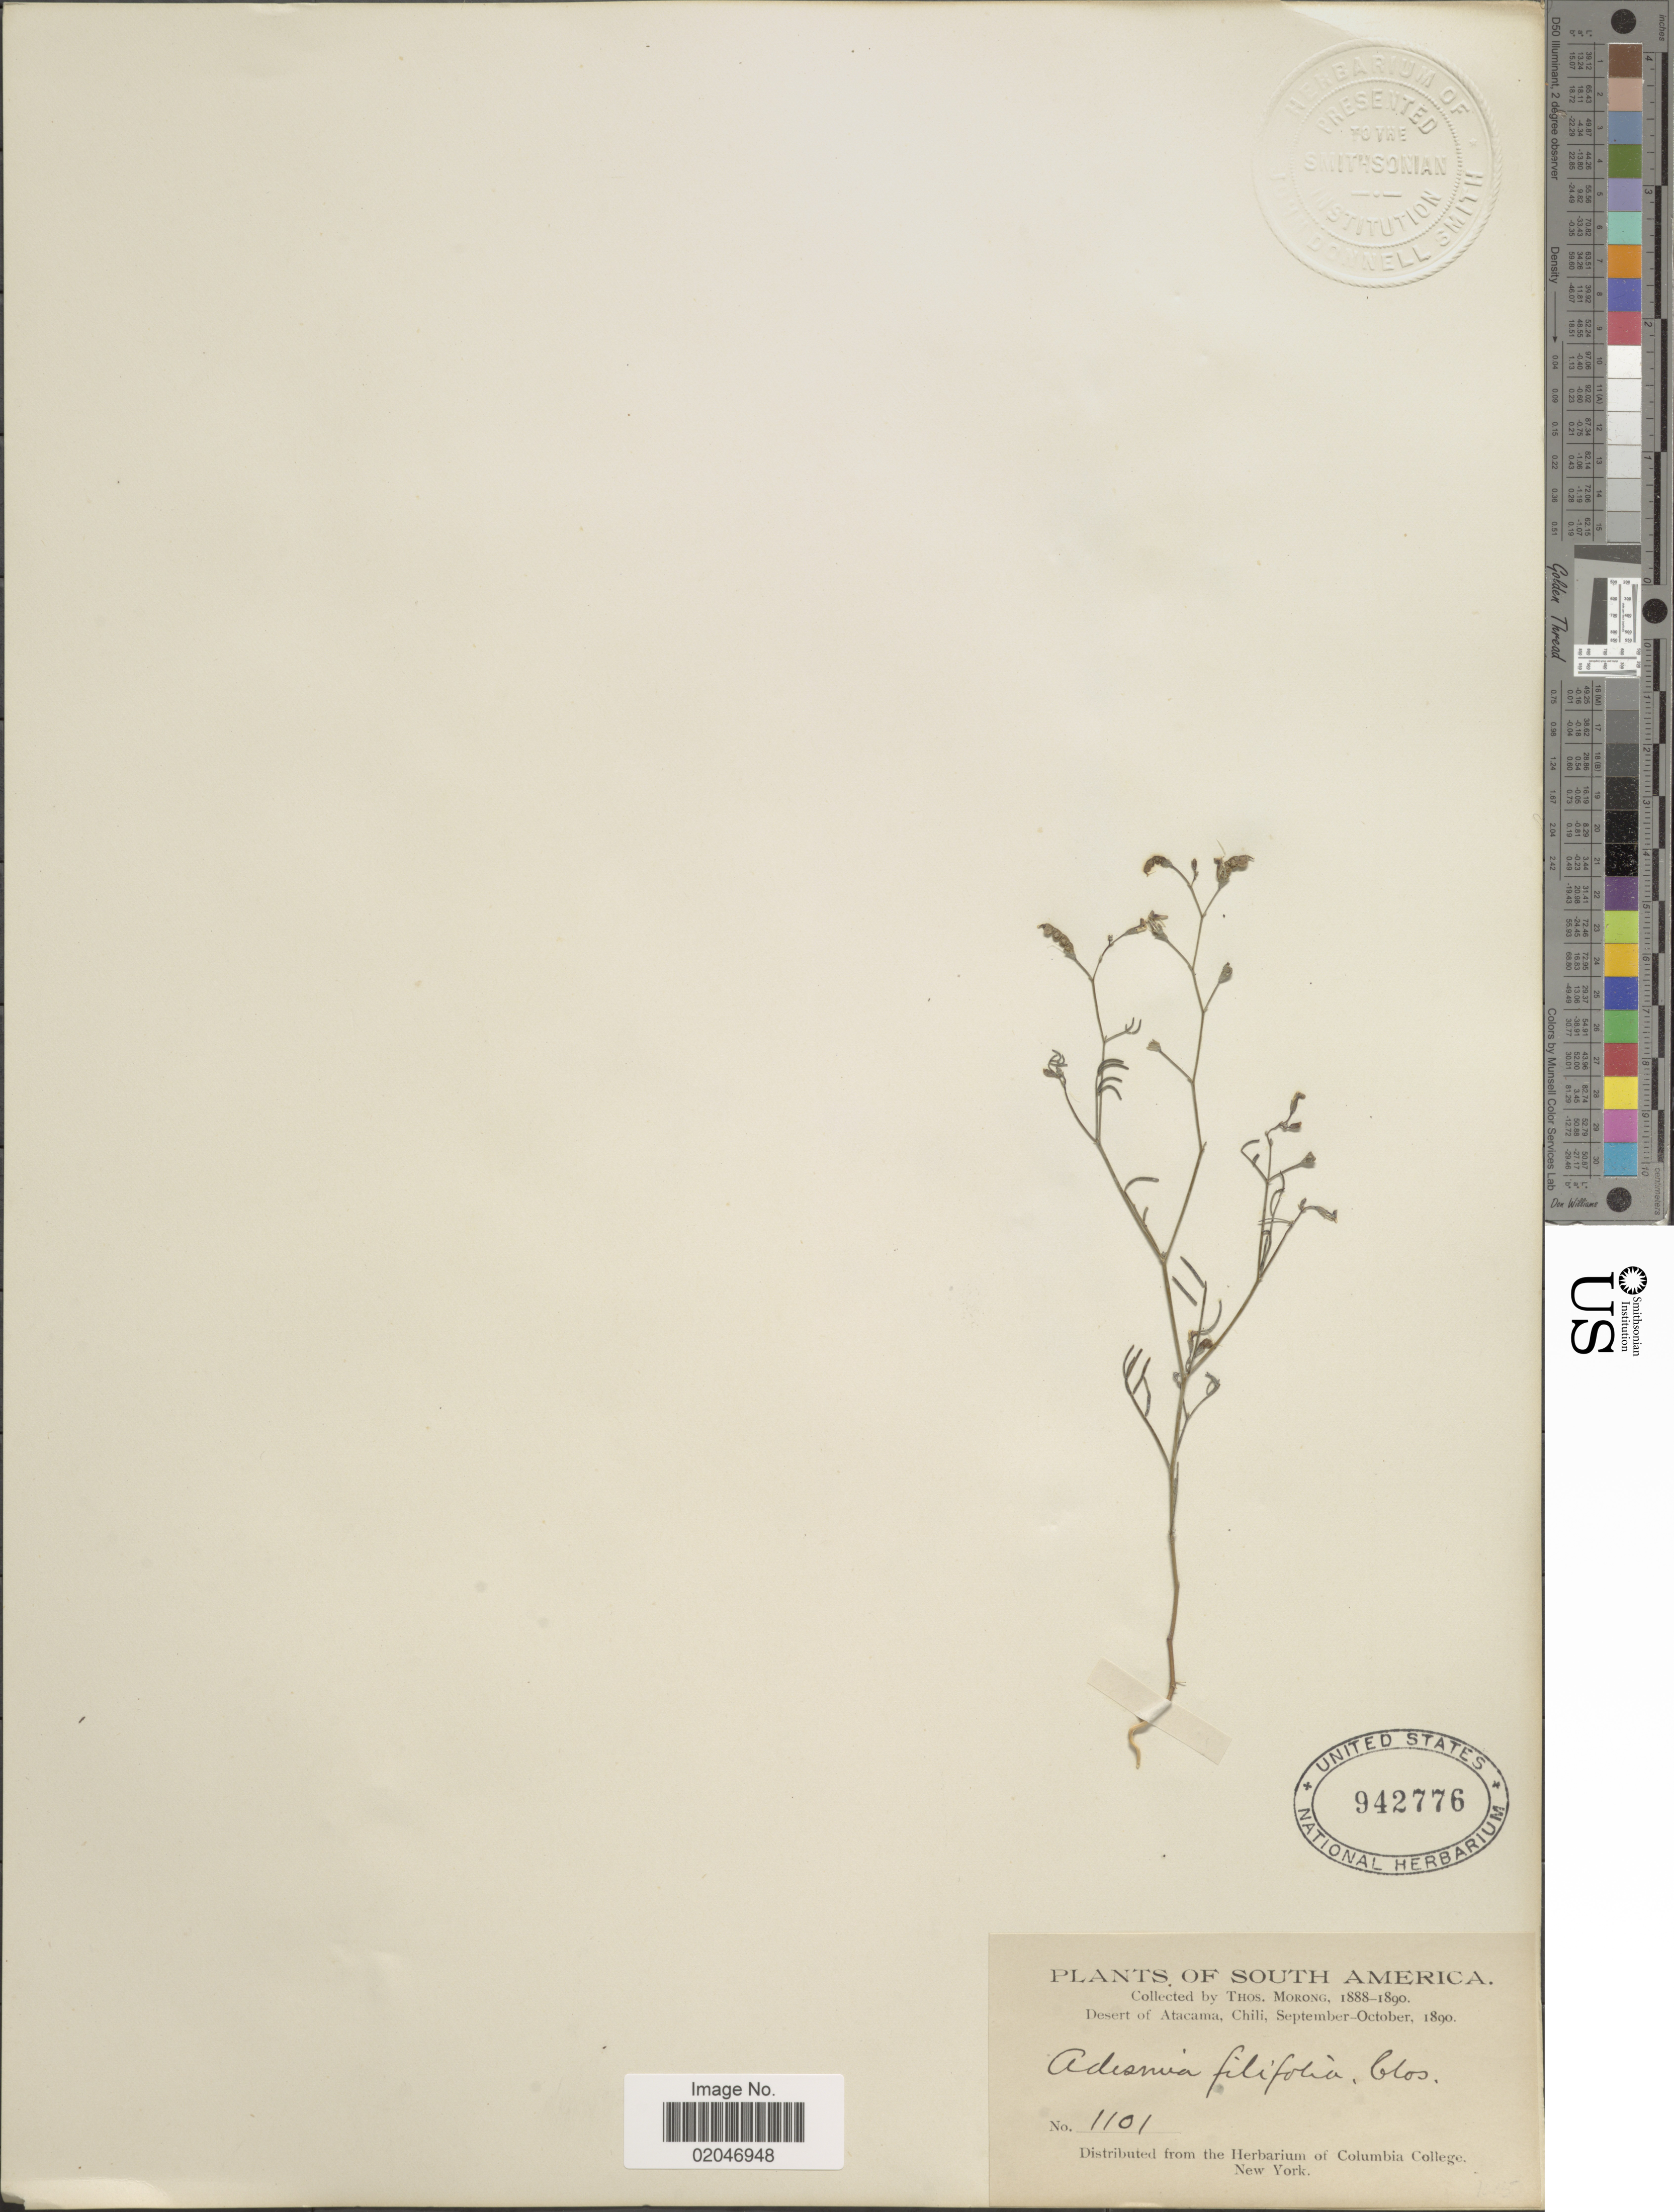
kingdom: Plantae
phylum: Tracheophyta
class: Magnoliopsida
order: Fabales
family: Fabaceae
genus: Adesmia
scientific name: Adesmia filifolia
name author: Clos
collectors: ex herb. T. Morong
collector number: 1101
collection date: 1890-09/1890-10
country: Chile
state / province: Atacama (III)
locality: Desert of Atacama.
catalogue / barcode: US 942776